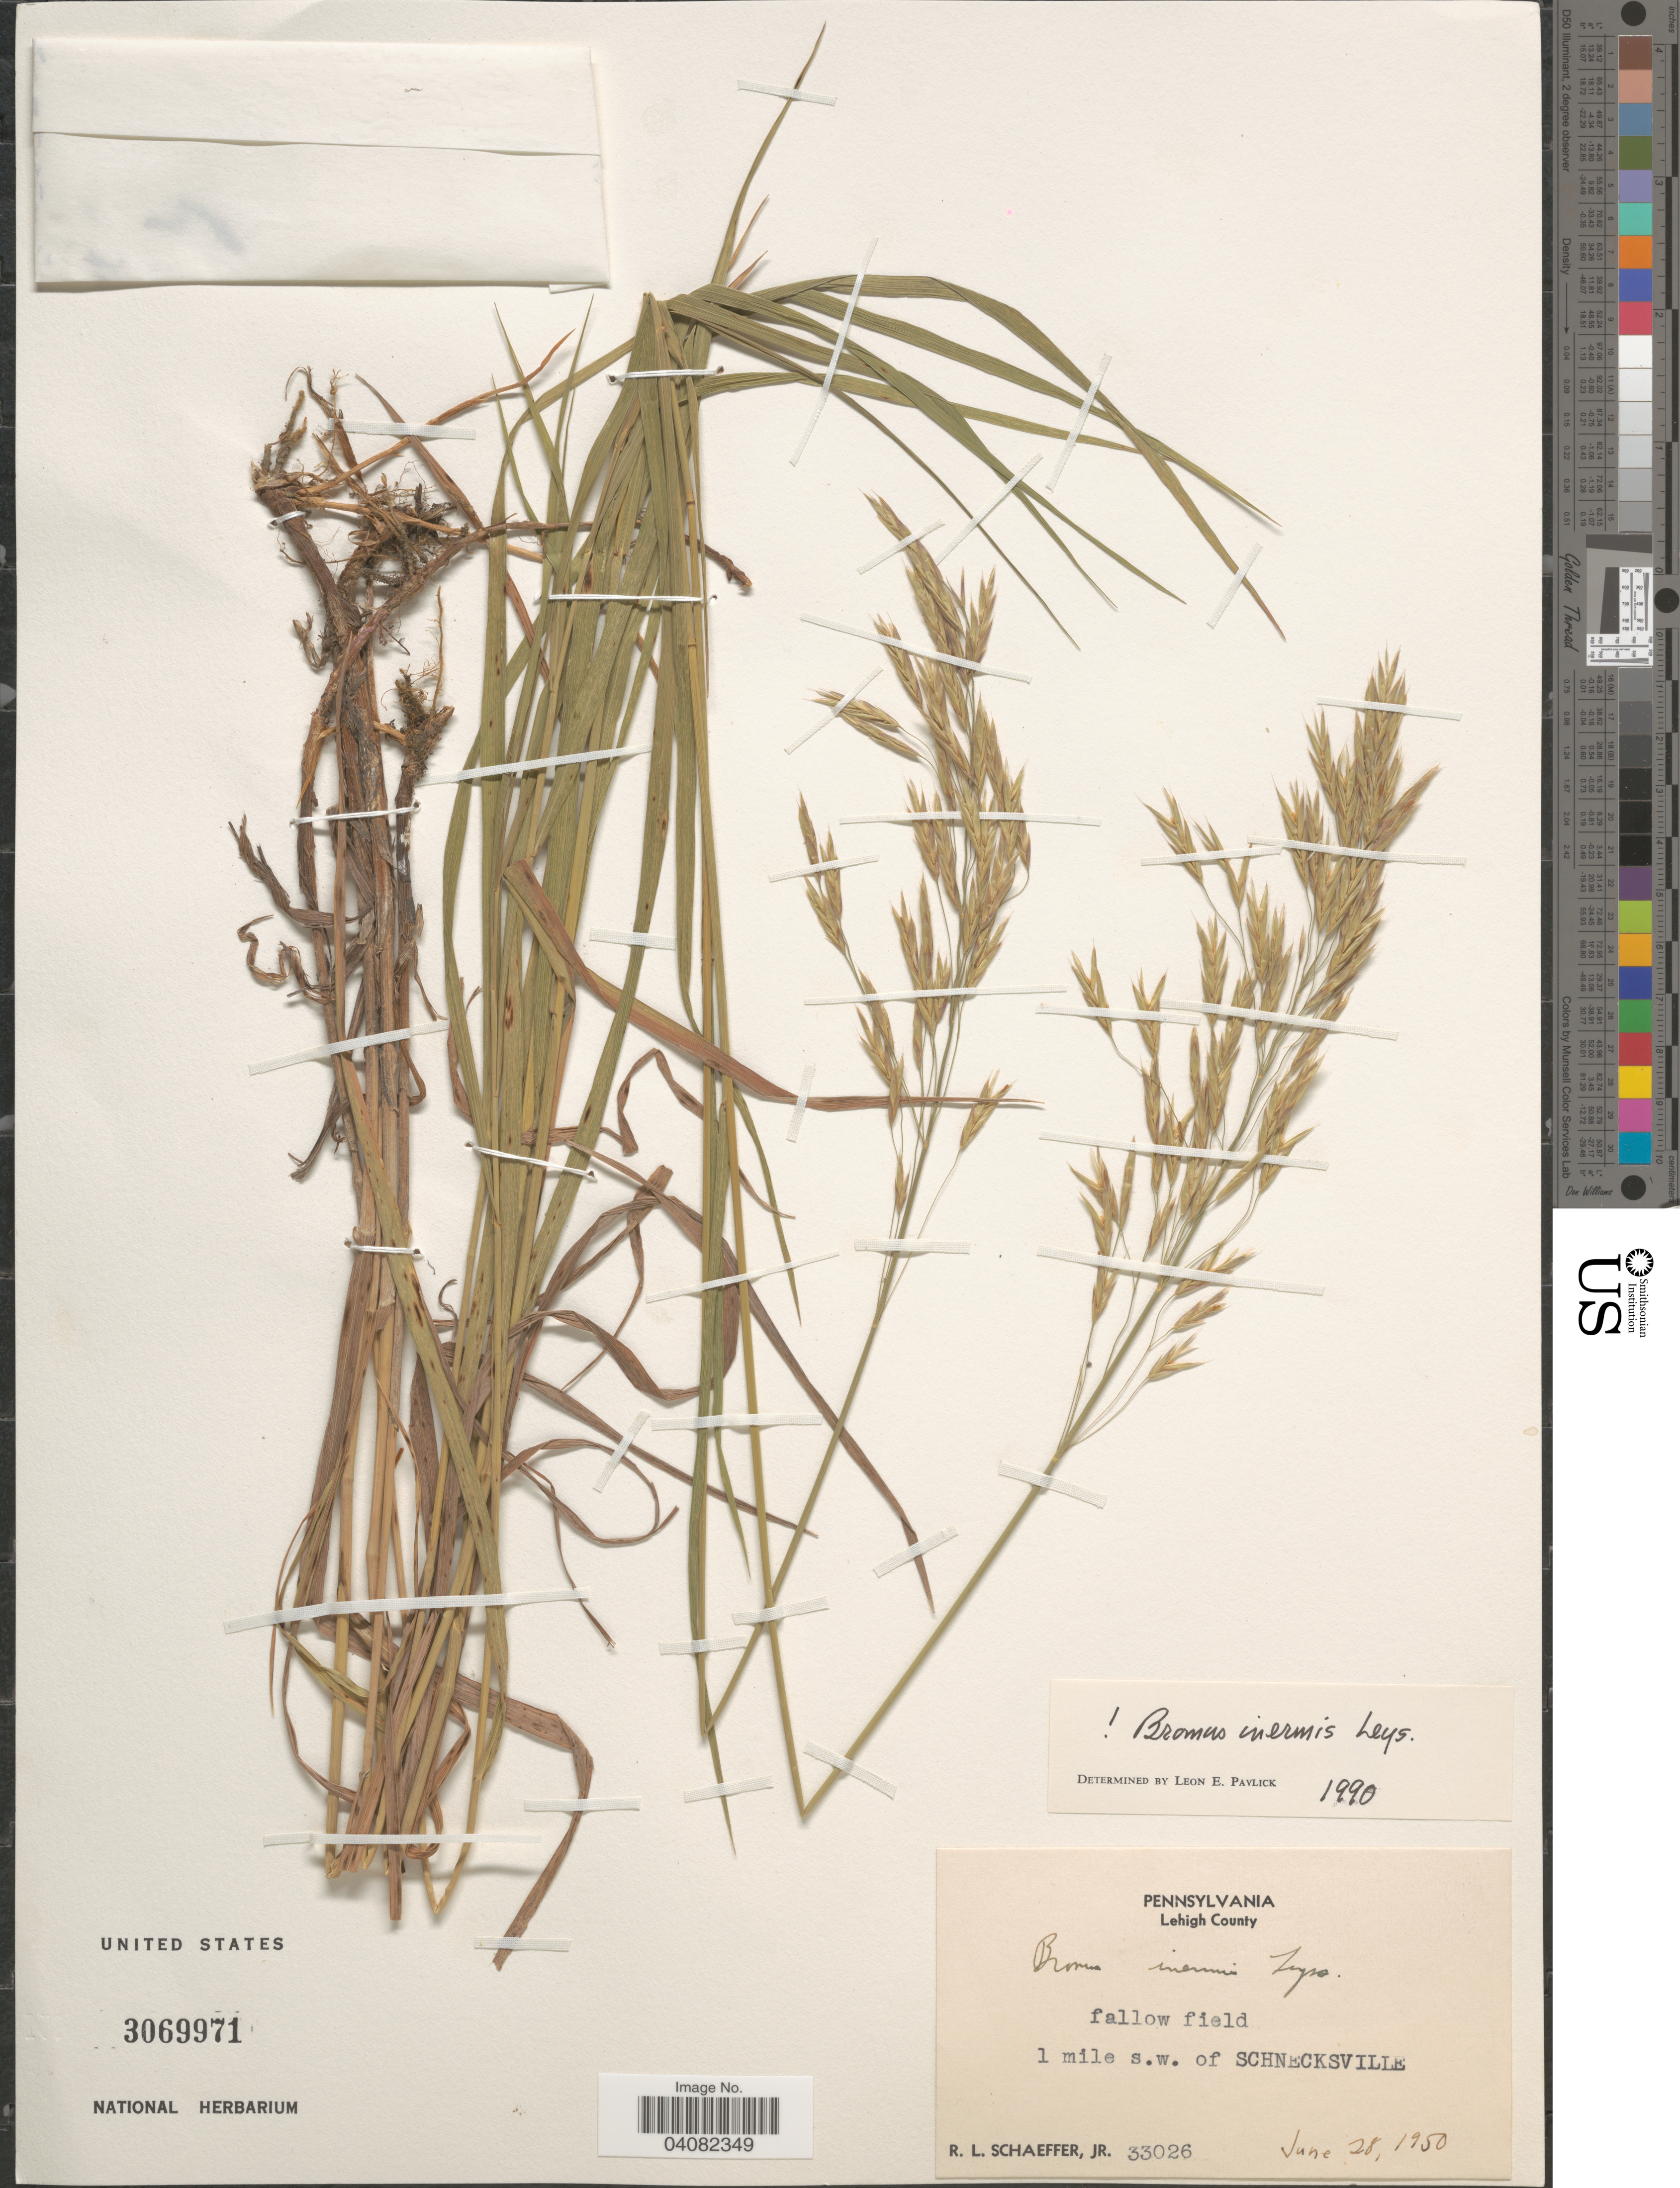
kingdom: Plantae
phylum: Tracheophyta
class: Liliopsida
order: Poales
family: Poaceae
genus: Bromus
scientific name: Bromus inermis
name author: Leyss.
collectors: R. L. Schaeffer Jr.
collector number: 33026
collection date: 1950-06-28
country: United States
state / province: Pennsylvania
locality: Lehigh County. 1 mile s.w. of Schnecksville.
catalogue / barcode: US 3069971